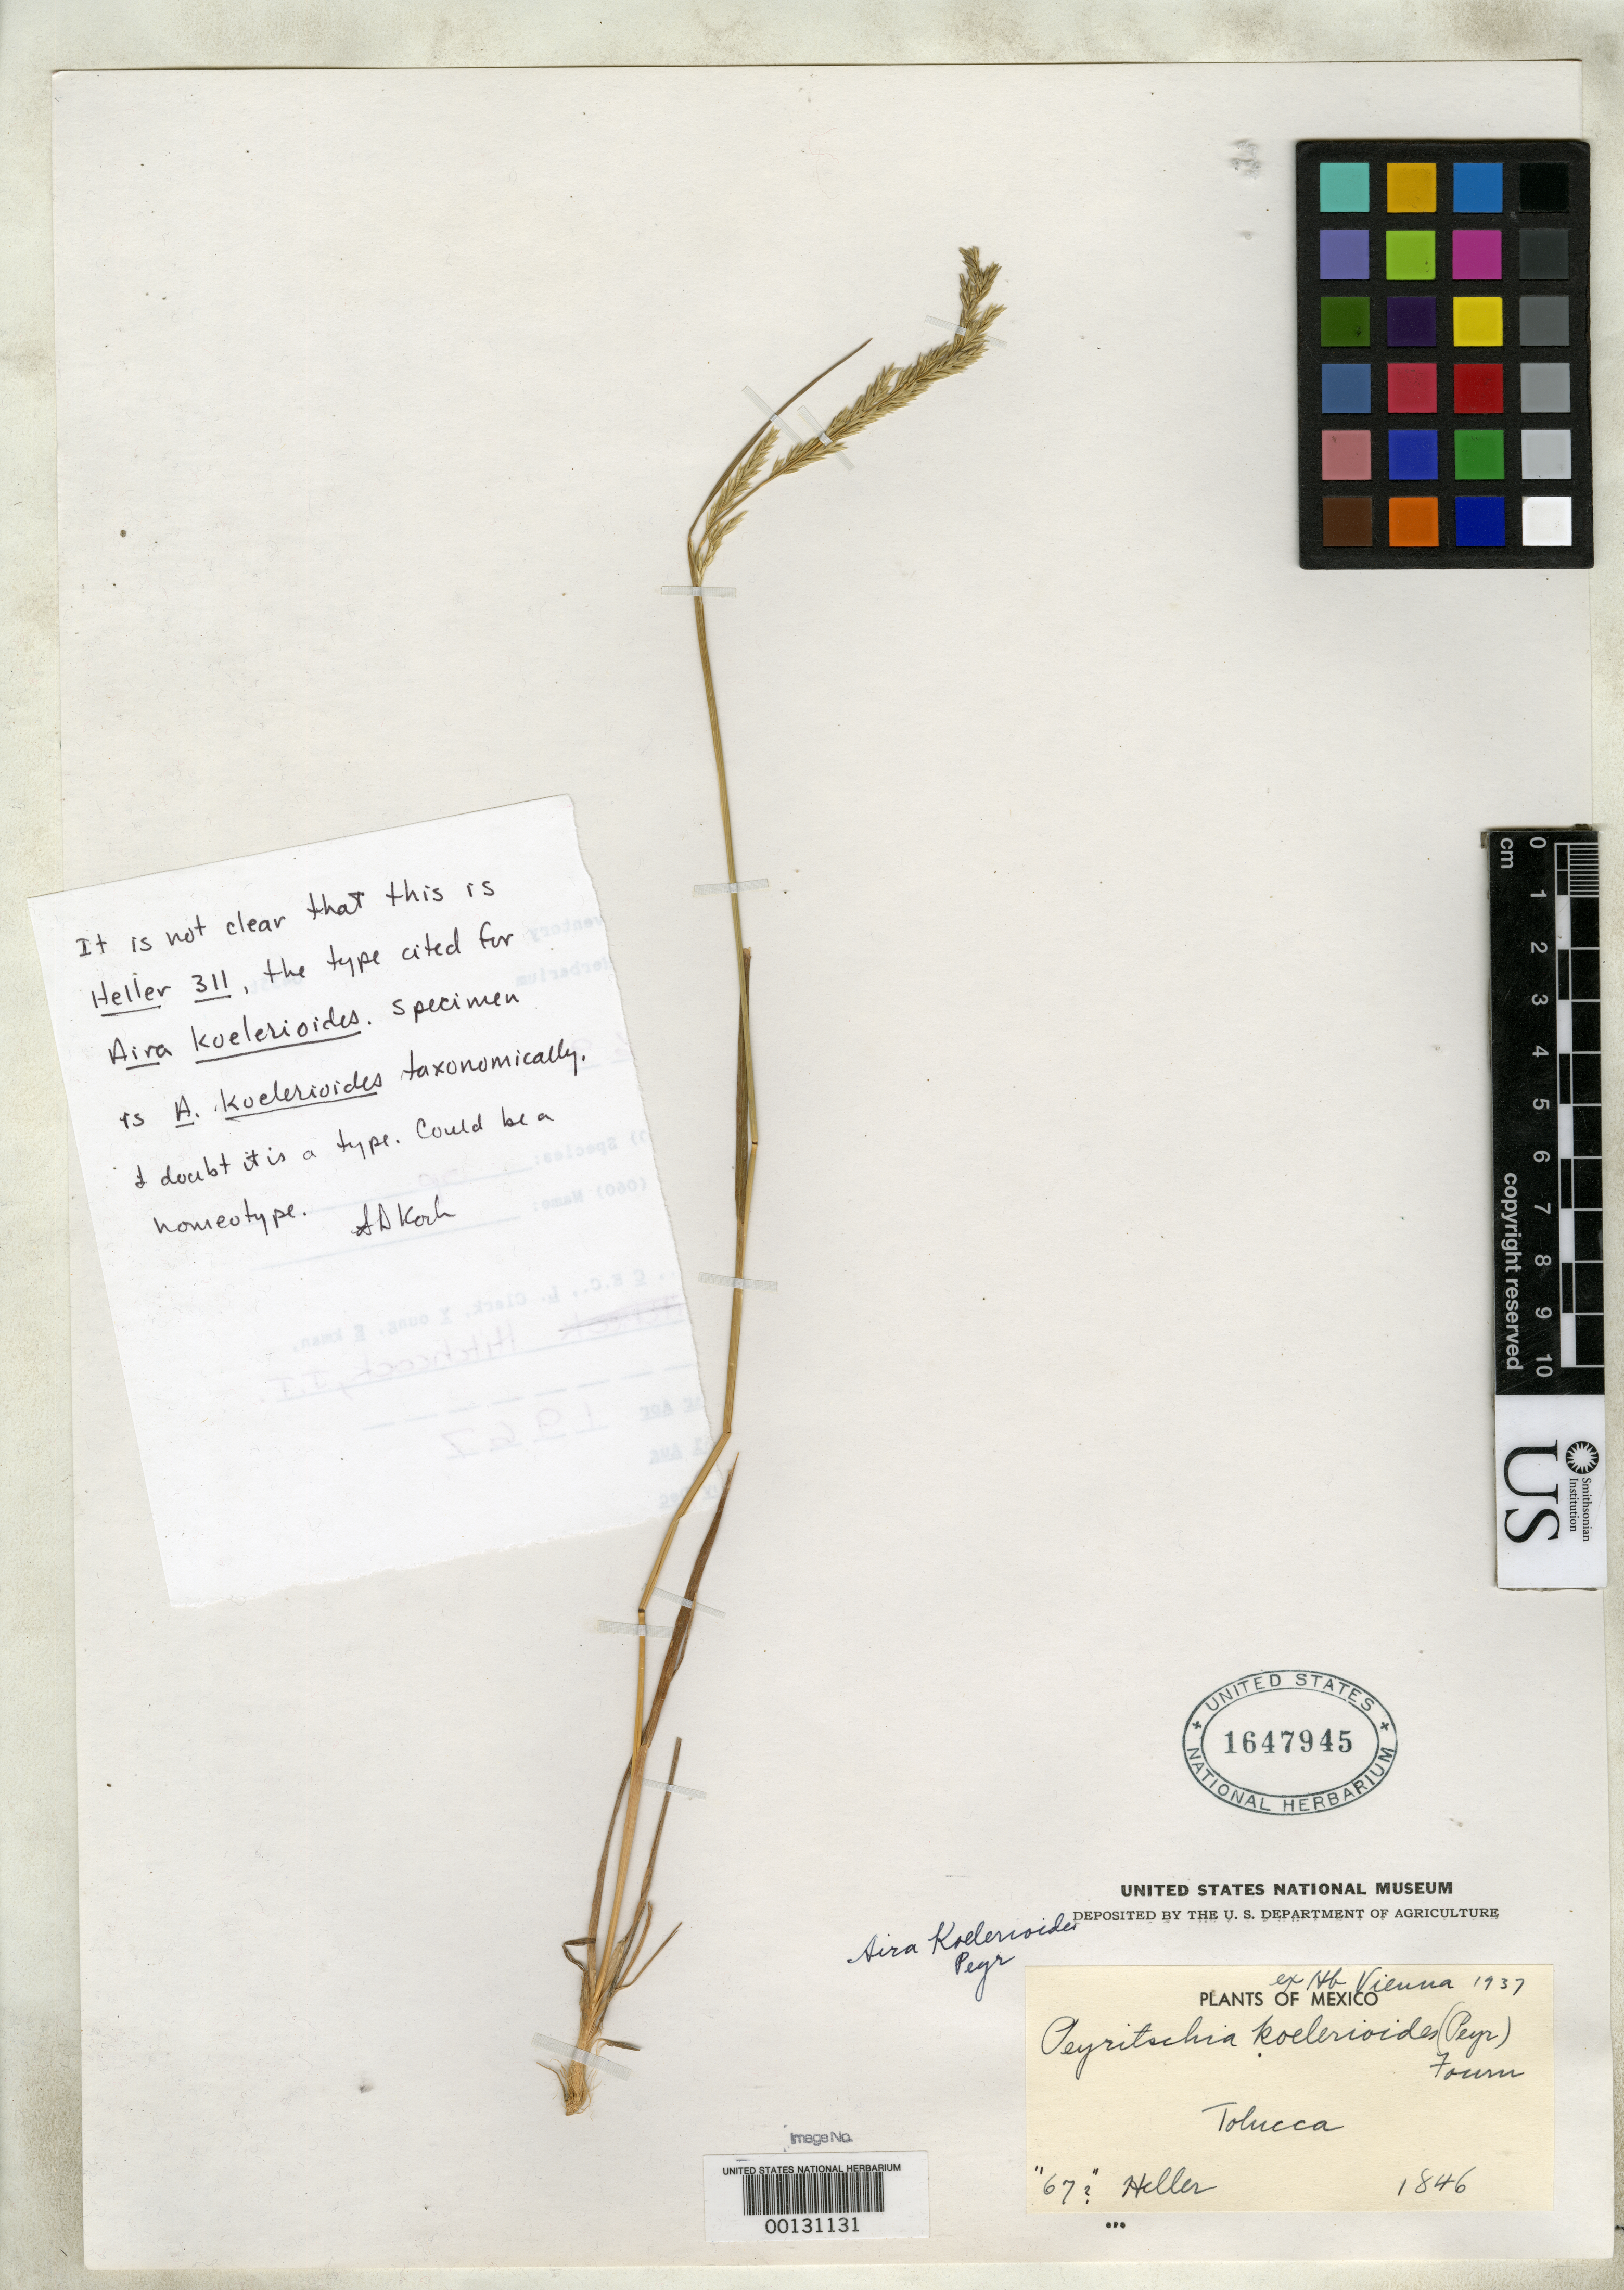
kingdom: Plantae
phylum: Tracheophyta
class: Liliopsida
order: Poales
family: Poaceae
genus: Aira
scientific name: Aira koelerioides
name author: Peyr.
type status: Possible Type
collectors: C. B. Heller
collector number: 67?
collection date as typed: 1846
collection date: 1846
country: Mexico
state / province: México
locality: Toluca.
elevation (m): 2682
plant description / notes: Ex herb. Vienna, 1937. "67?" Note attached, "It is not clear that this is Heller 311, the type cited for Aira koelerioides. Specimen is A. koelerioides taxonomically. I doubt it is a type. Could be a homeotype. S.D. Koch"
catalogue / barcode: US 1647945